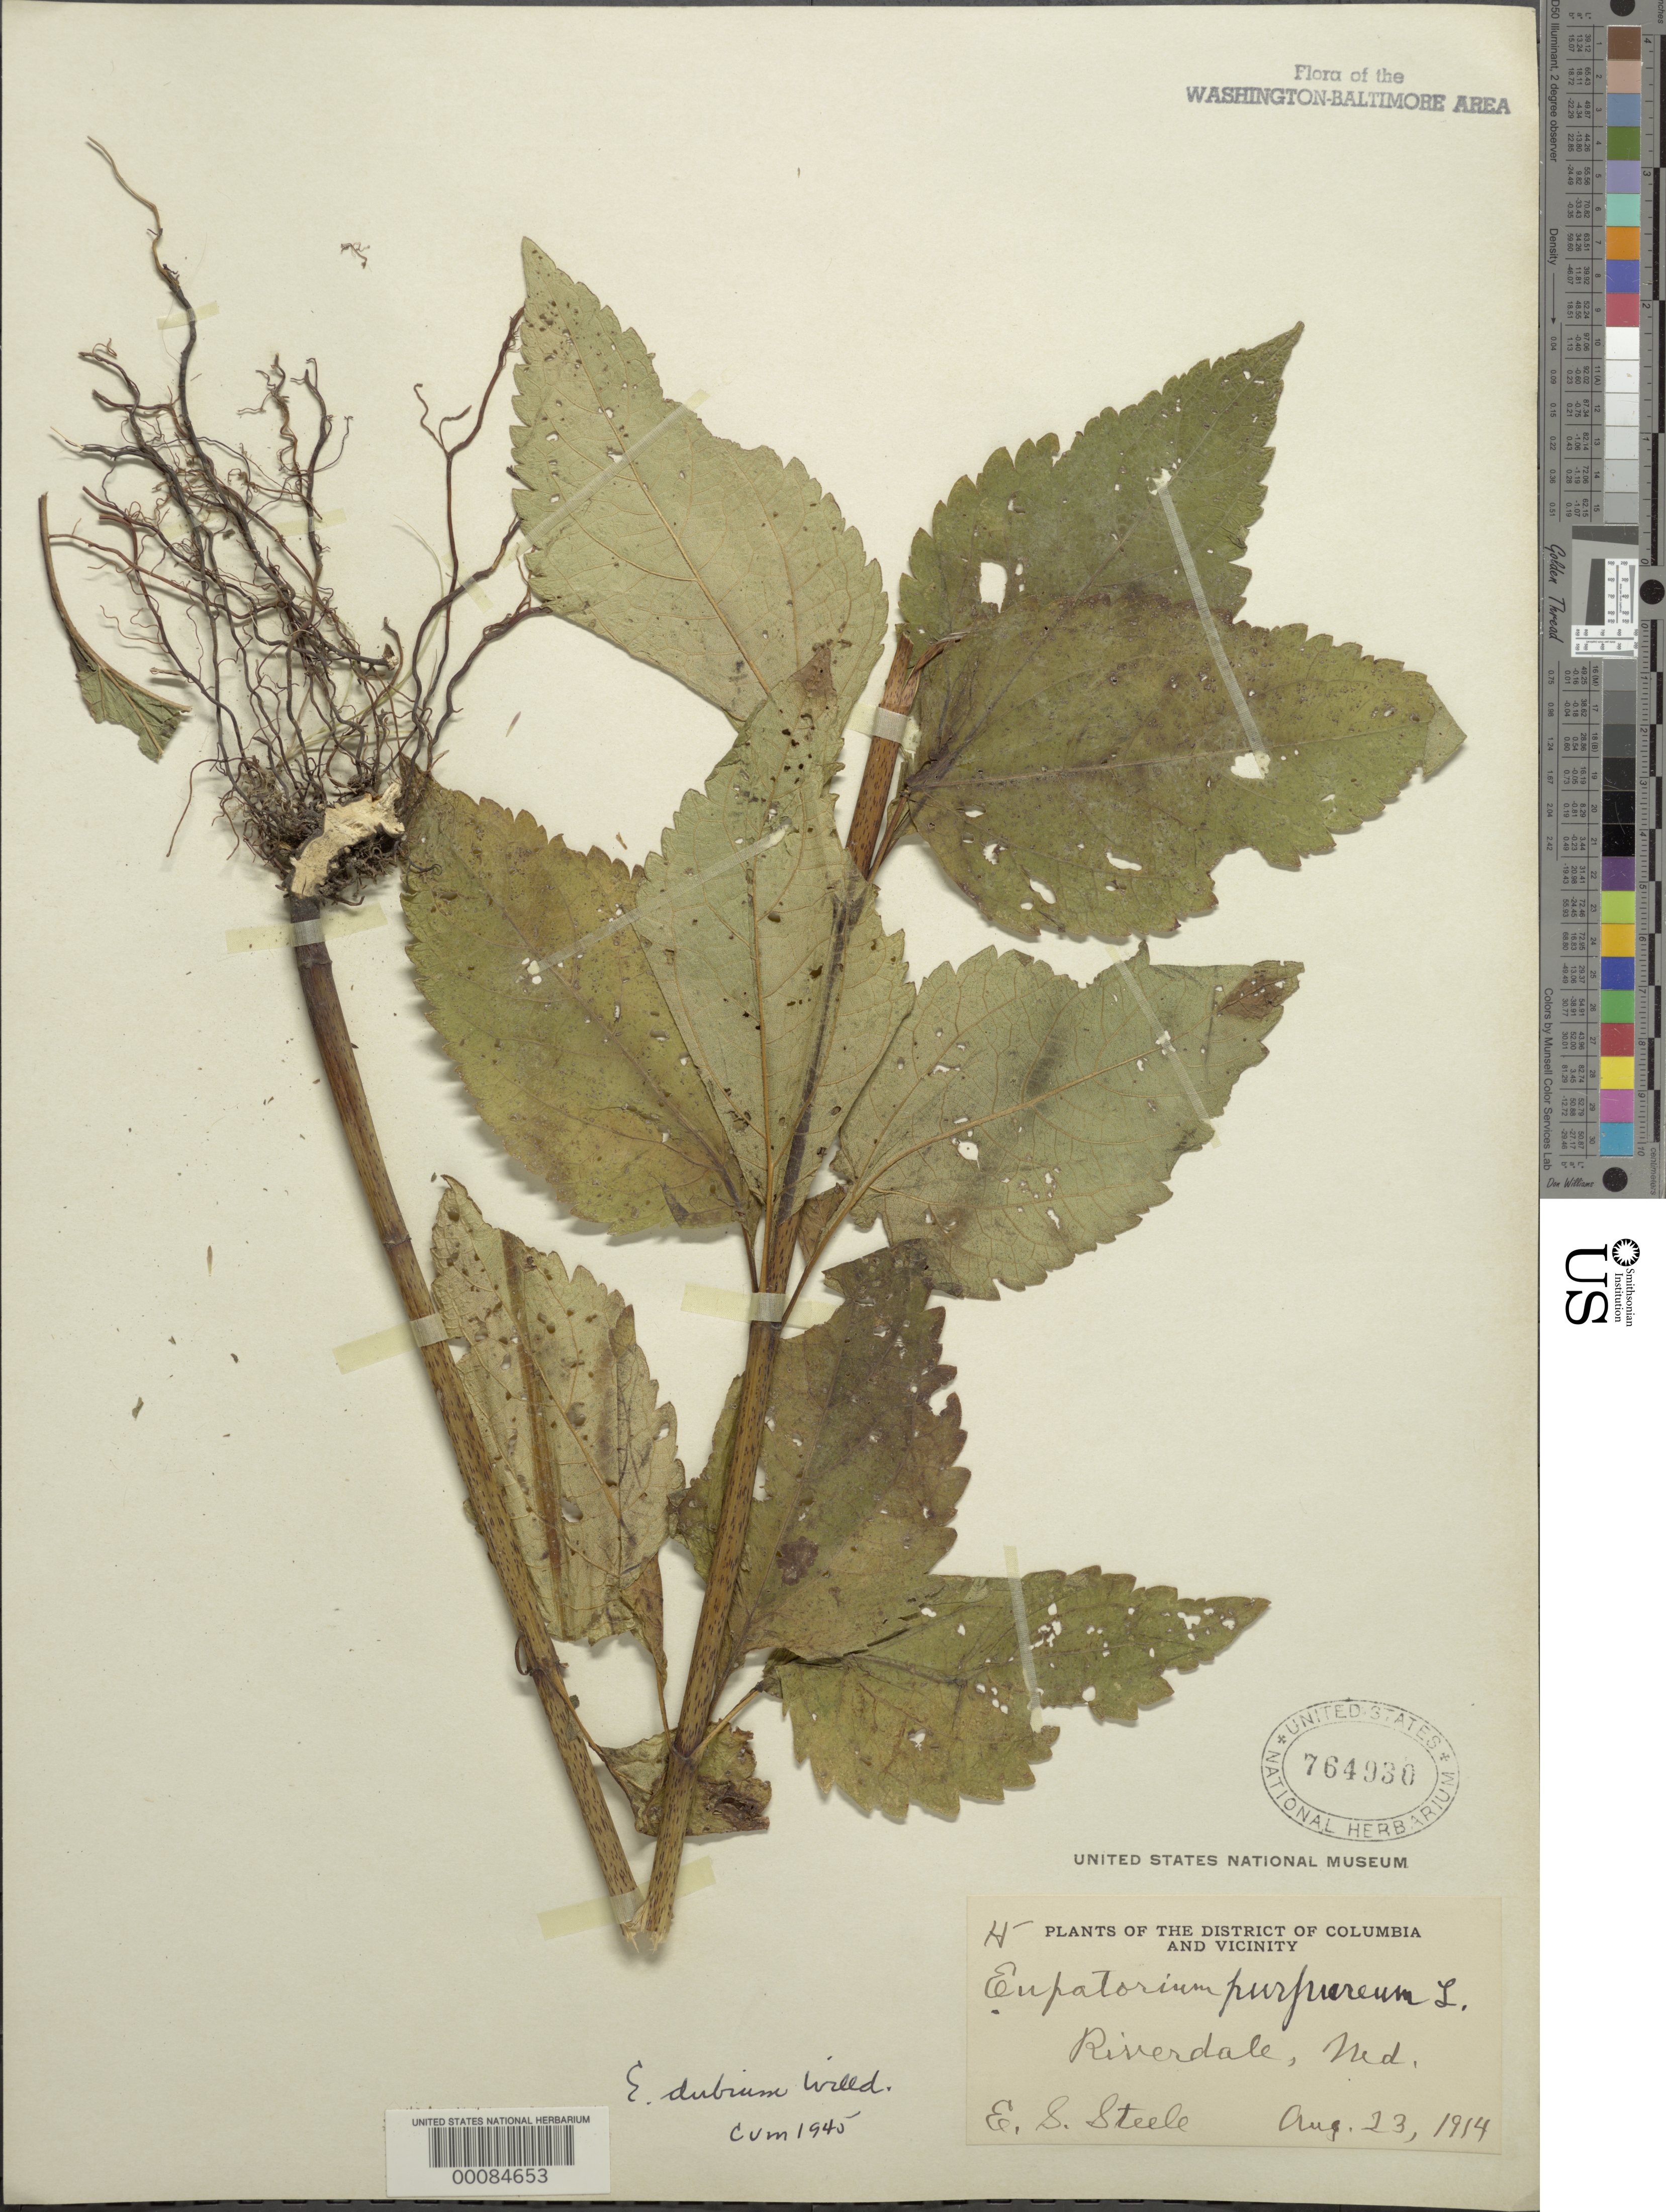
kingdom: Plantae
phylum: Tracheophyta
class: Magnoliopsida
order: Asterales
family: Asteraceae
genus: Eupatorium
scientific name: Eupatorium dubium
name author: Willd. ex Poir.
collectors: E. Steele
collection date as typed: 13 Oct 1913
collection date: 1913-10-13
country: United States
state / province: Maryland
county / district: Prince George's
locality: Riverdale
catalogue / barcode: US 764930